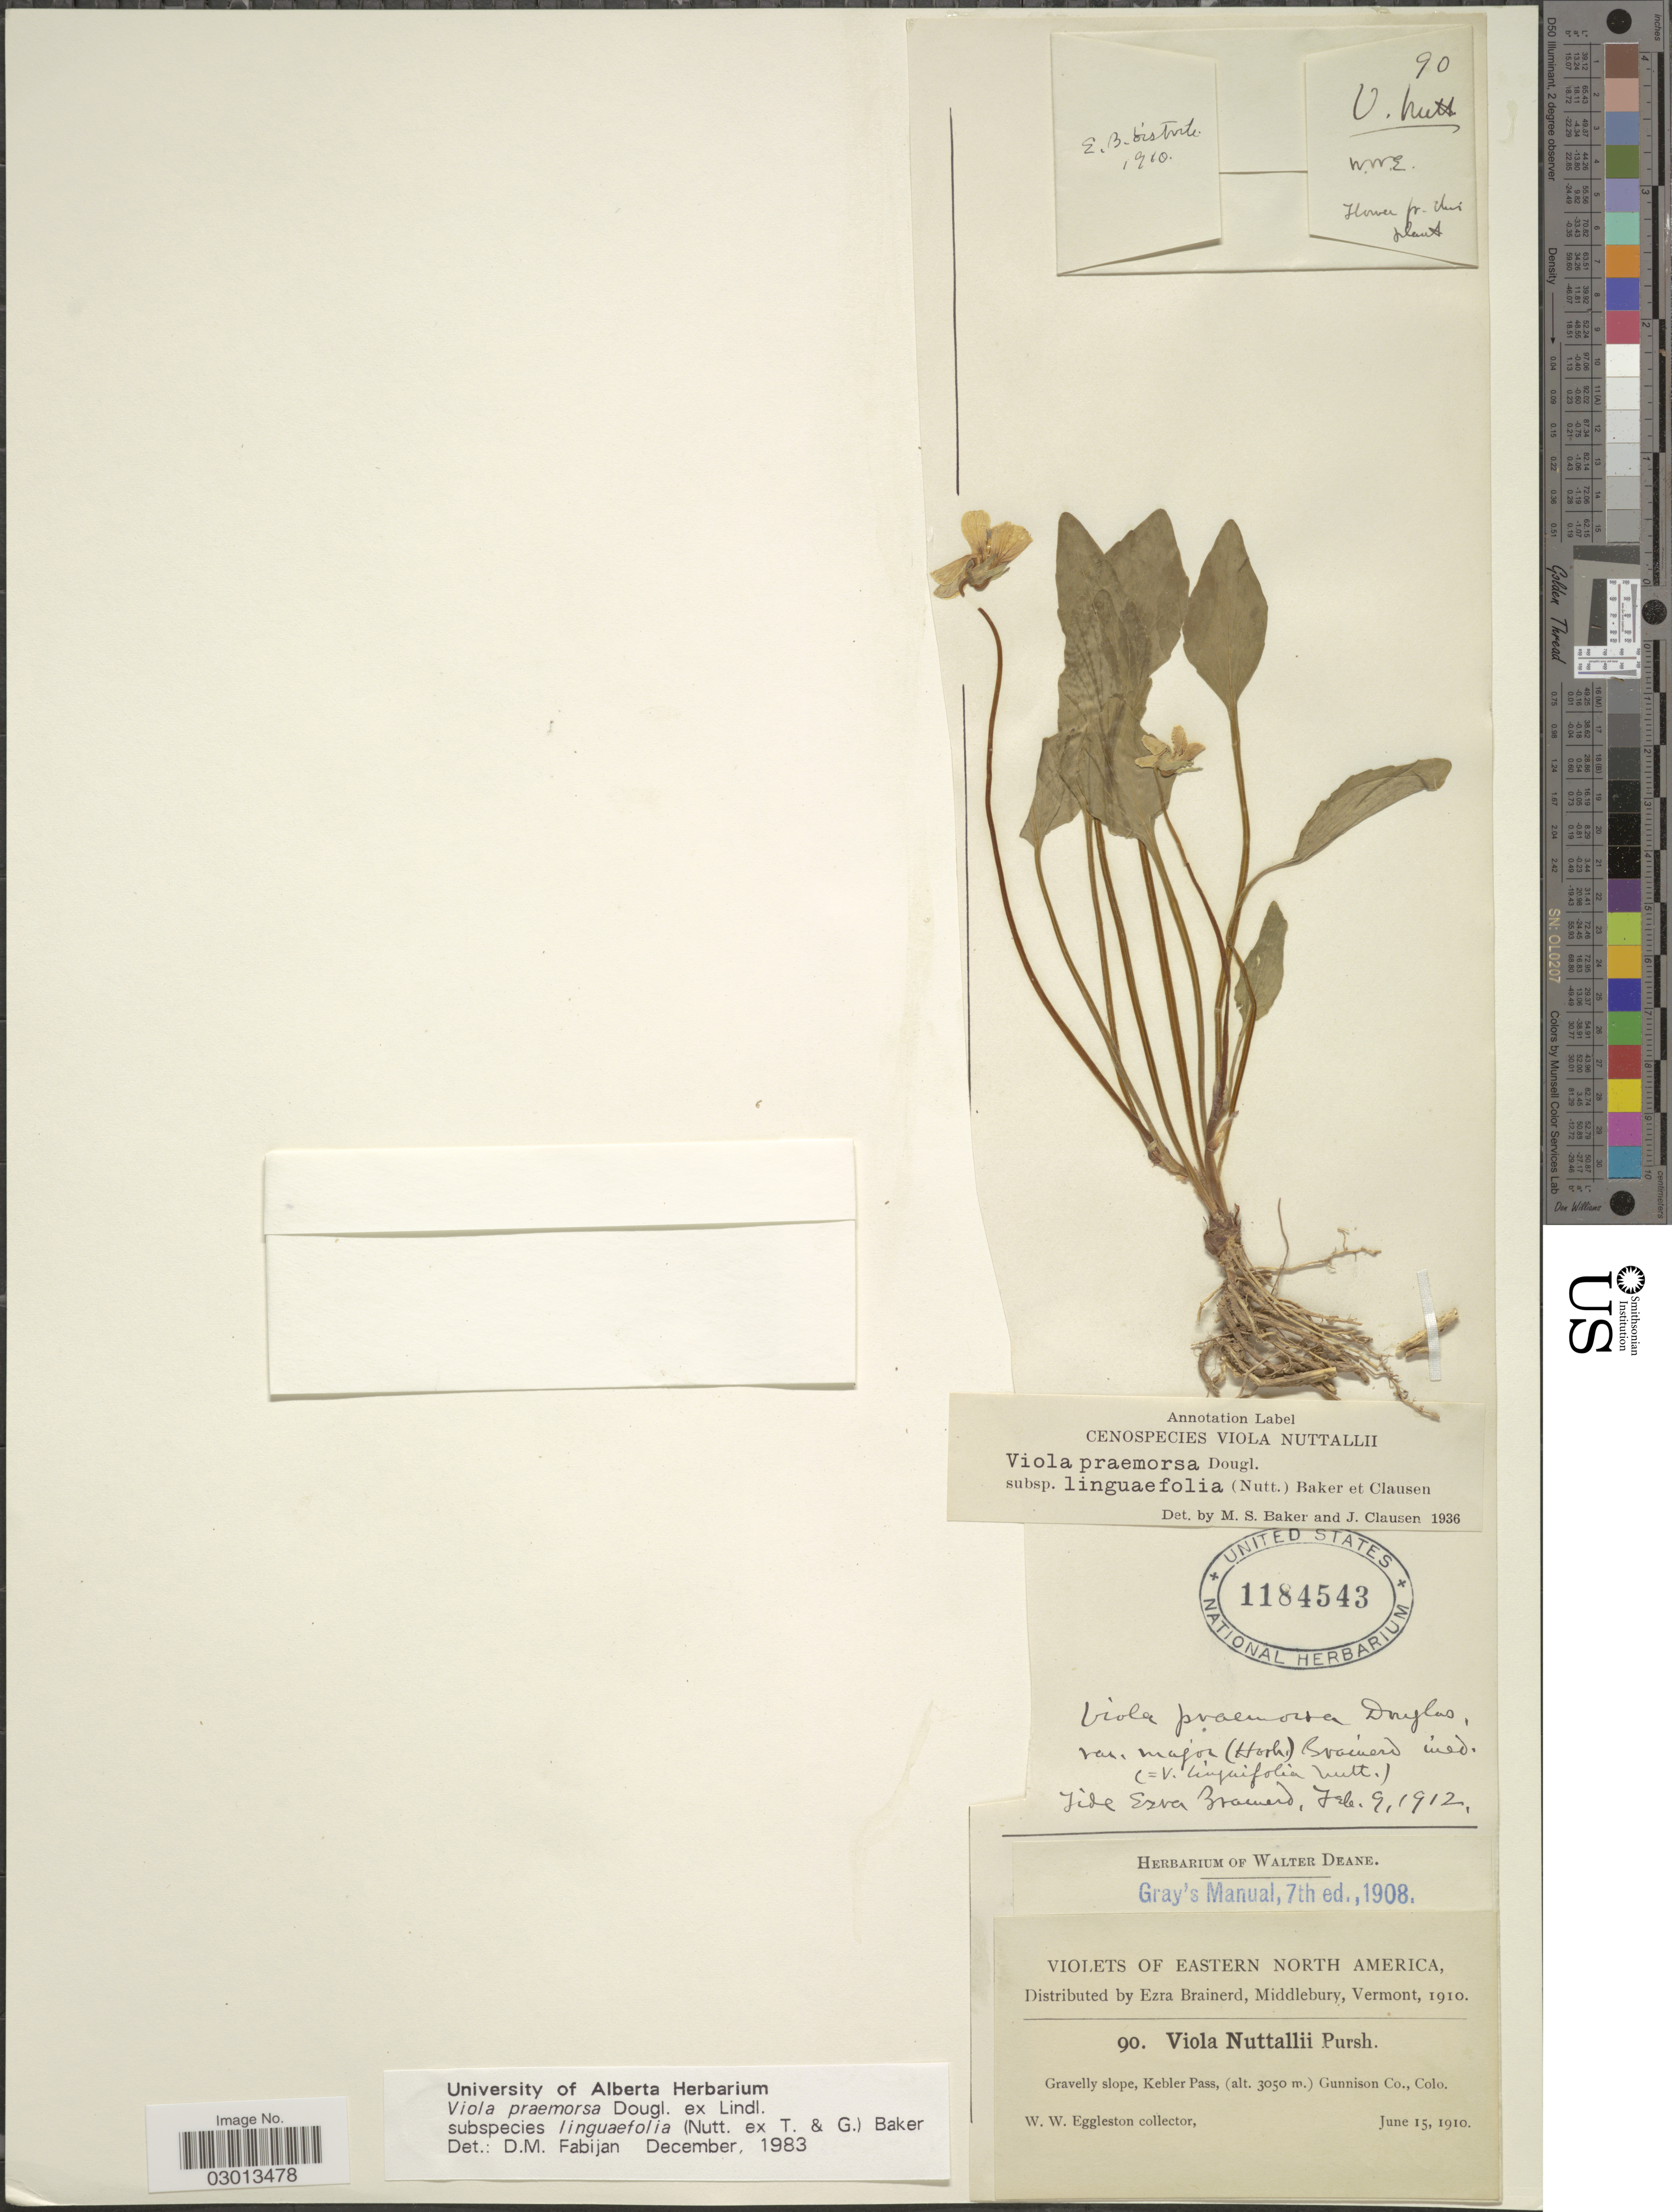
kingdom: Plantae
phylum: Tracheophyta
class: Magnoliopsida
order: Malpighiales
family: Violaceae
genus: Viola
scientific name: Viola praemorsa subsp. linguifolia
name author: (Nutt.) M.S. Baker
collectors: W. W. Eggleston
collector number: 90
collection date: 1910-06-15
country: United States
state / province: Colorado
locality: Eastern North America. Kebler Pass. Gunnison Co.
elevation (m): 3050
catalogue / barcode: US 1184543